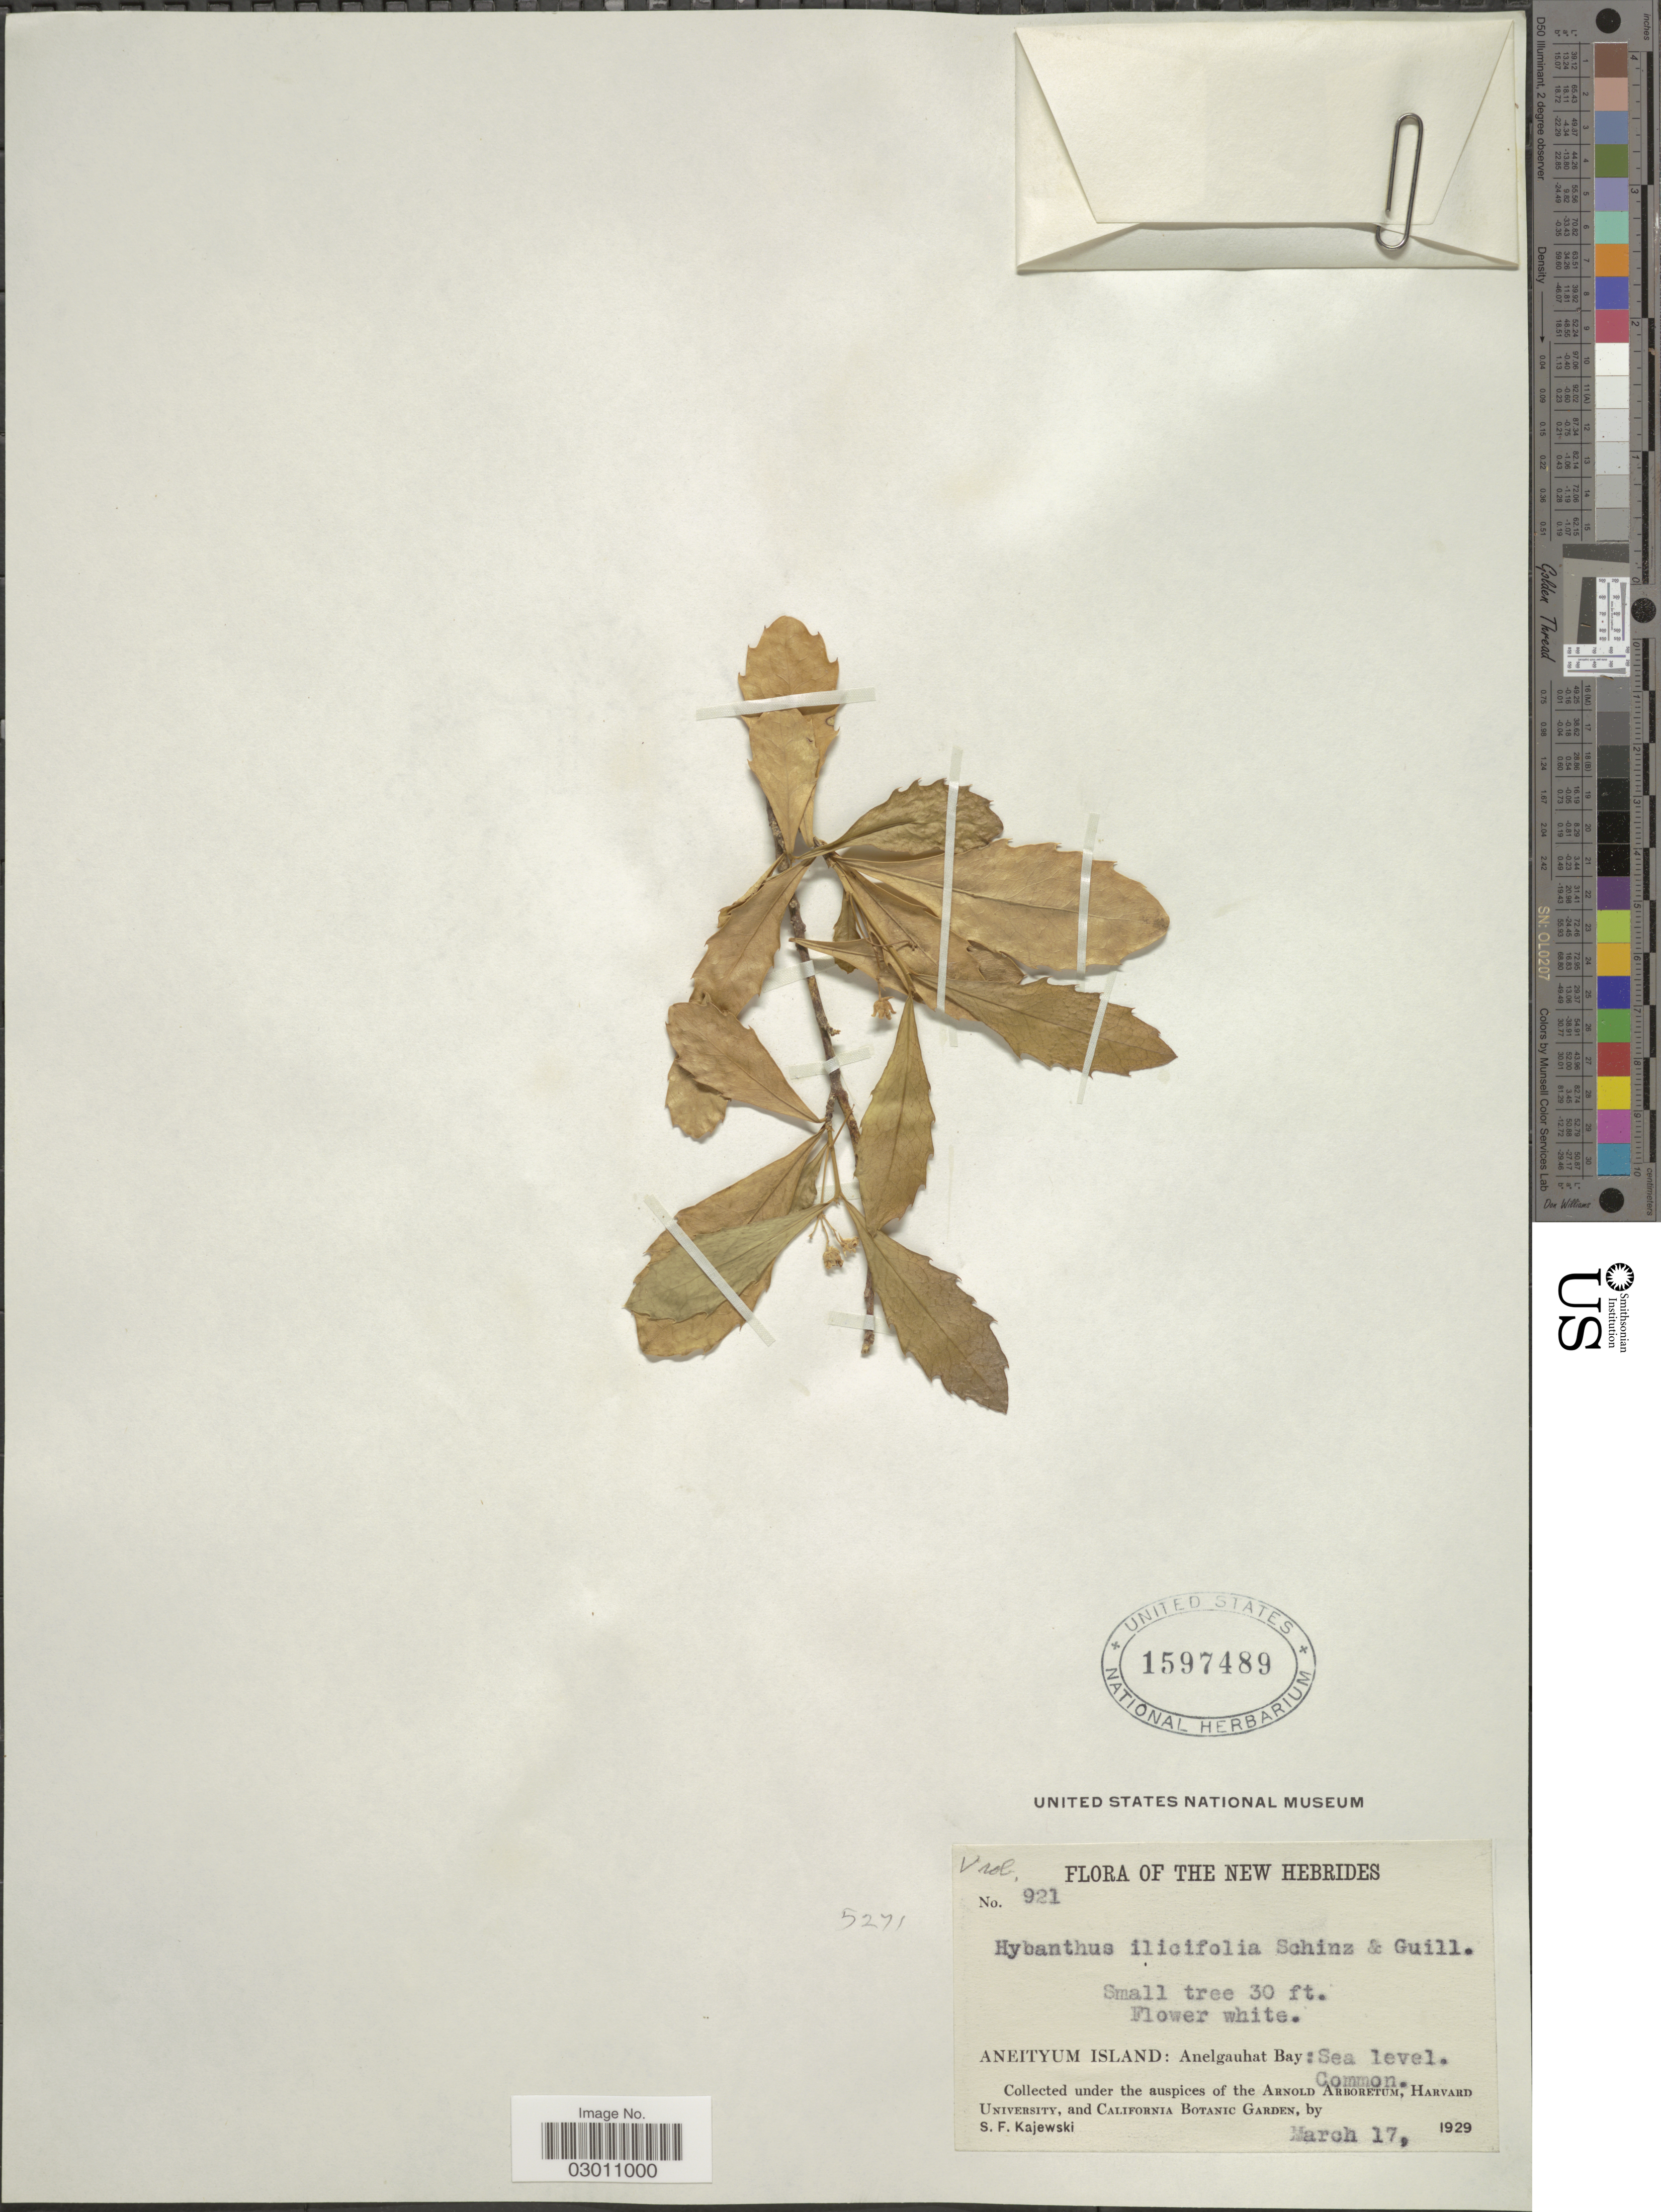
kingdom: Plantae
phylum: Tracheophyta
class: Magnoliopsida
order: Malpighiales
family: Violaceae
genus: Hybanthus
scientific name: Hybanthus caledonicus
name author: (Turcz.) Cretz.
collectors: S. Kajewski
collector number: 921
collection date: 1929-03-17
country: Vanuatu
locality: The New Hebrides. Aneityum Island: Anelgauhat Bay: Common.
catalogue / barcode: US 1597489